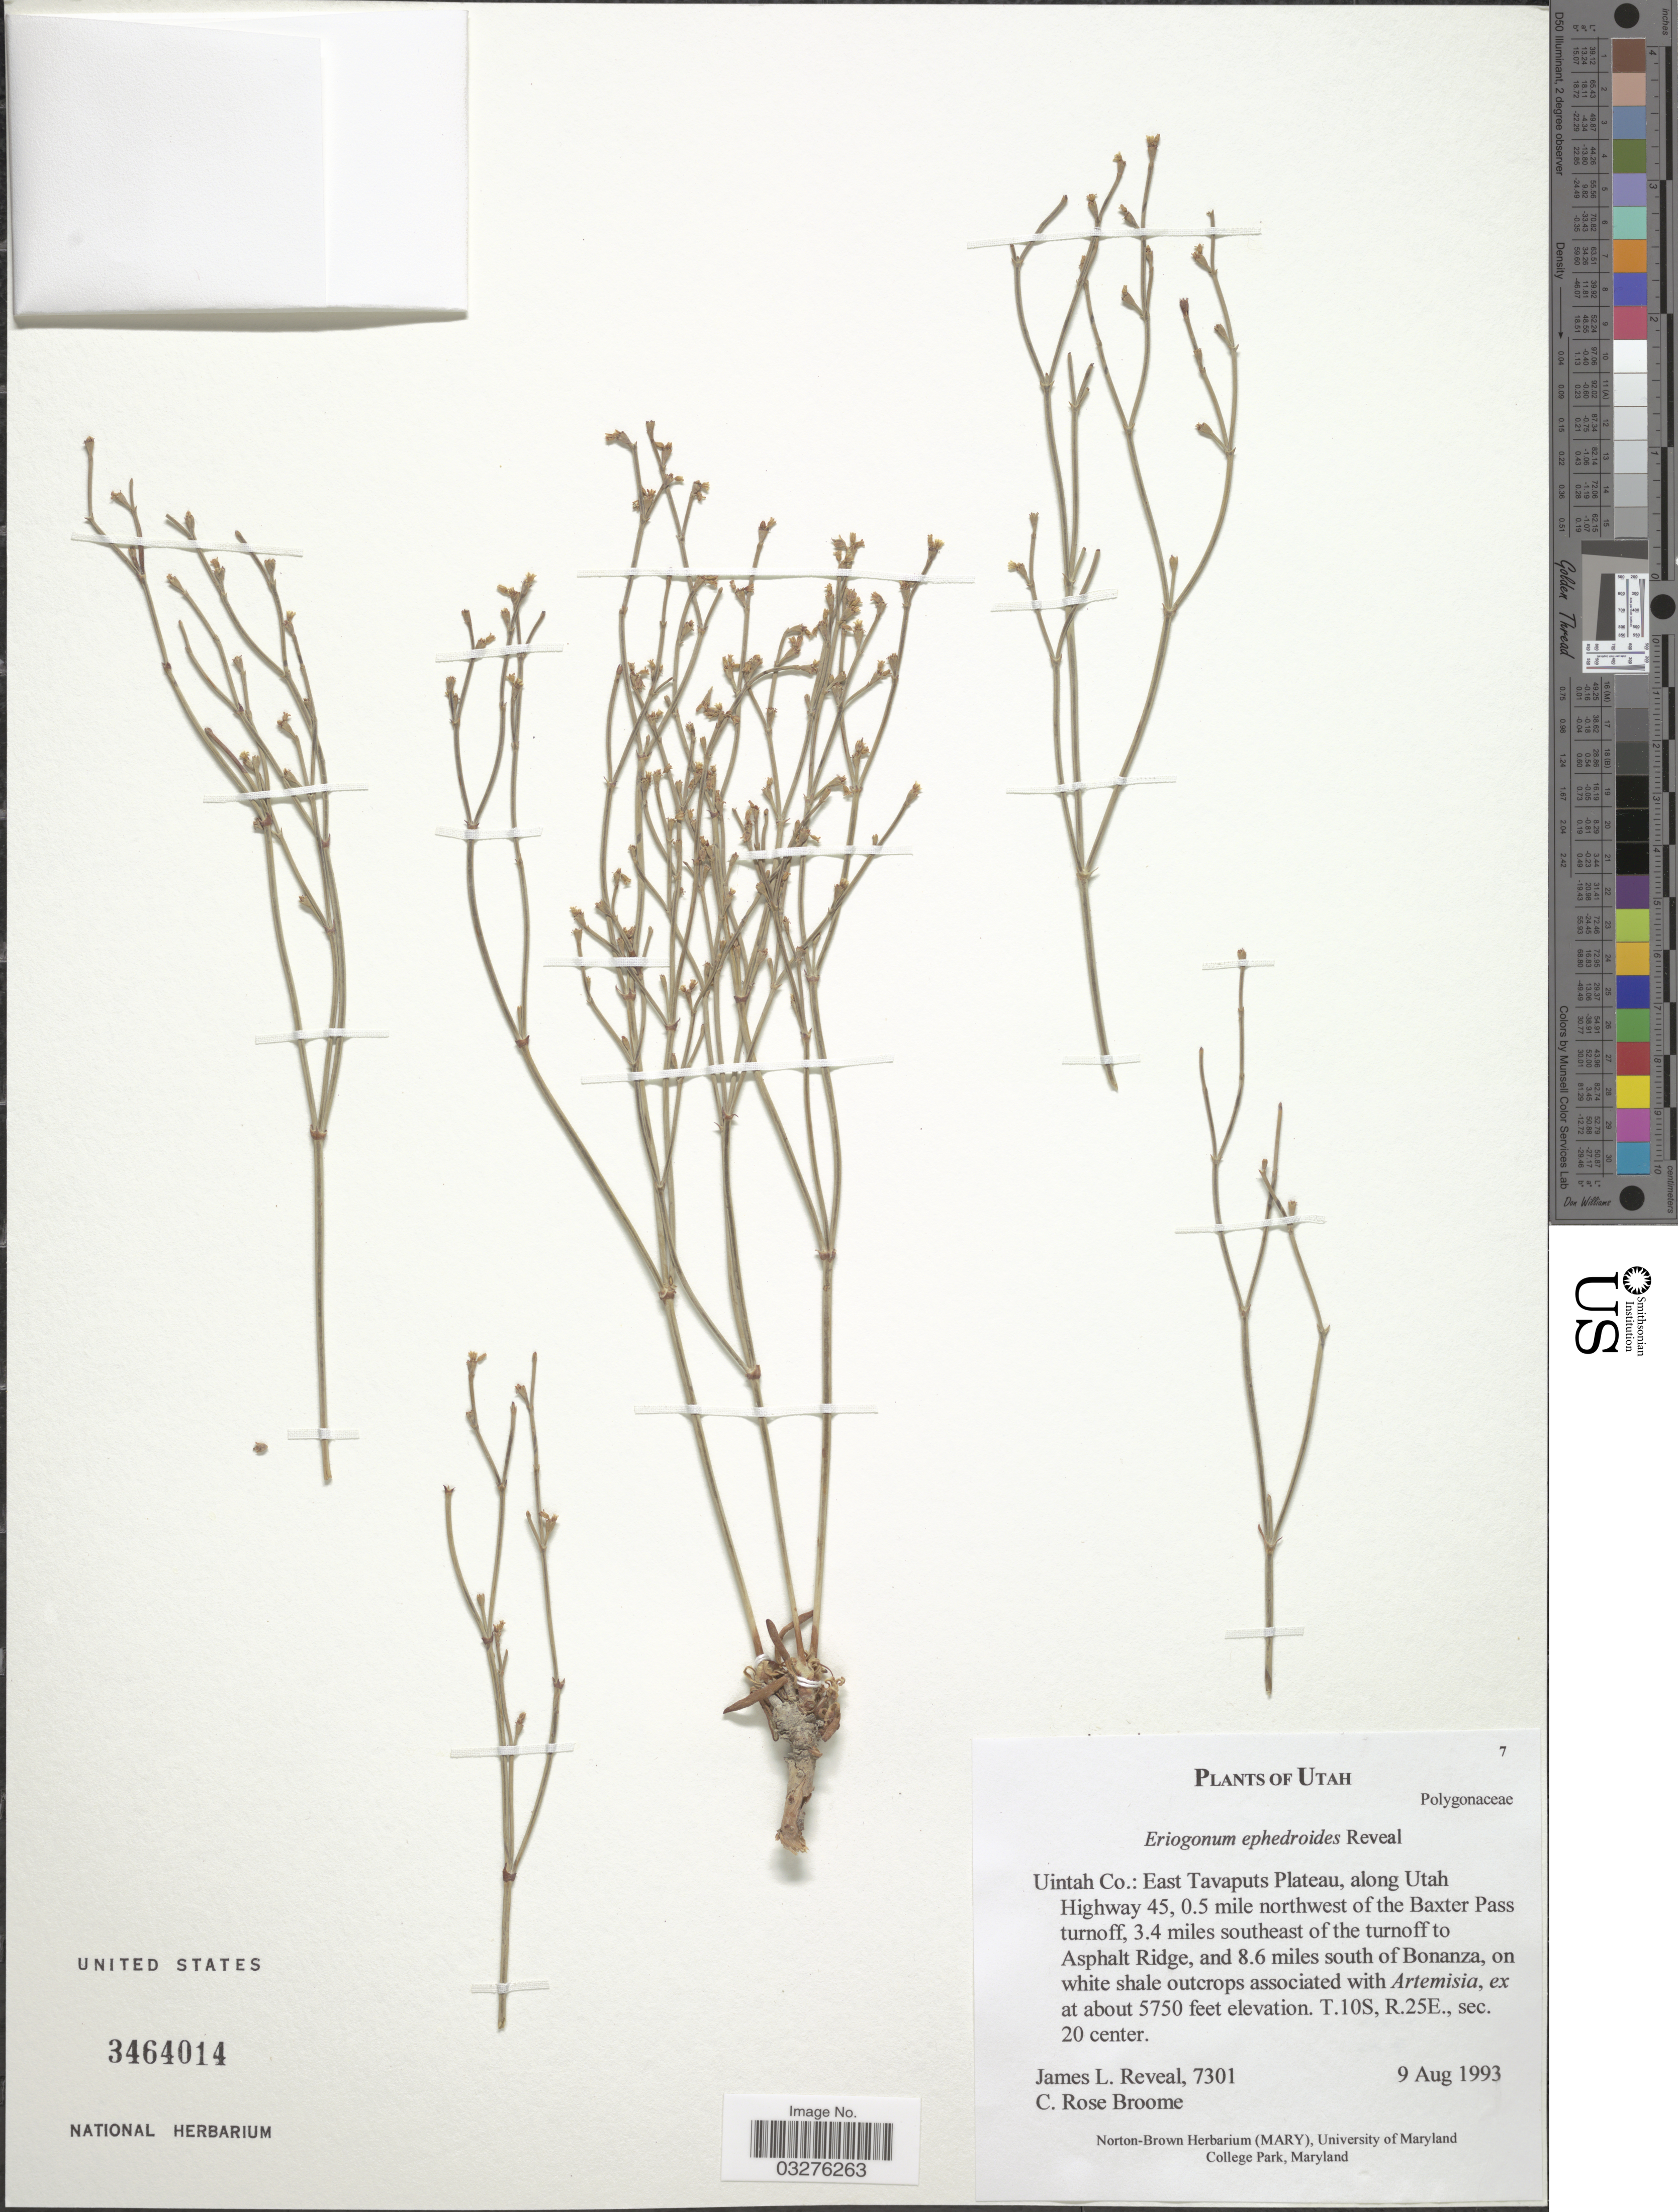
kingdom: Plantae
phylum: Tracheophyta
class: Magnoliopsida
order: Caryophyllales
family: Polygonaceae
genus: Eriogonum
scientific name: Eriogonum ephedroides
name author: Reveal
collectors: J. L. Reveal & C. R. Broome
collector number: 7301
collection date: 1993-08-09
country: United States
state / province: Utah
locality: Uintah Co.: East Tavaputs Plateau, along Utah Highway 45, 0.5 mile northwest of the Baxter Pass turnoff, 3.4 miles southeast of the turnoff to Asphalt Ridge, and 8.6 miles south of Bonanza. T.10S, R.25E., sec. 20 center.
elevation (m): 1753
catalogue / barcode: US 3464014